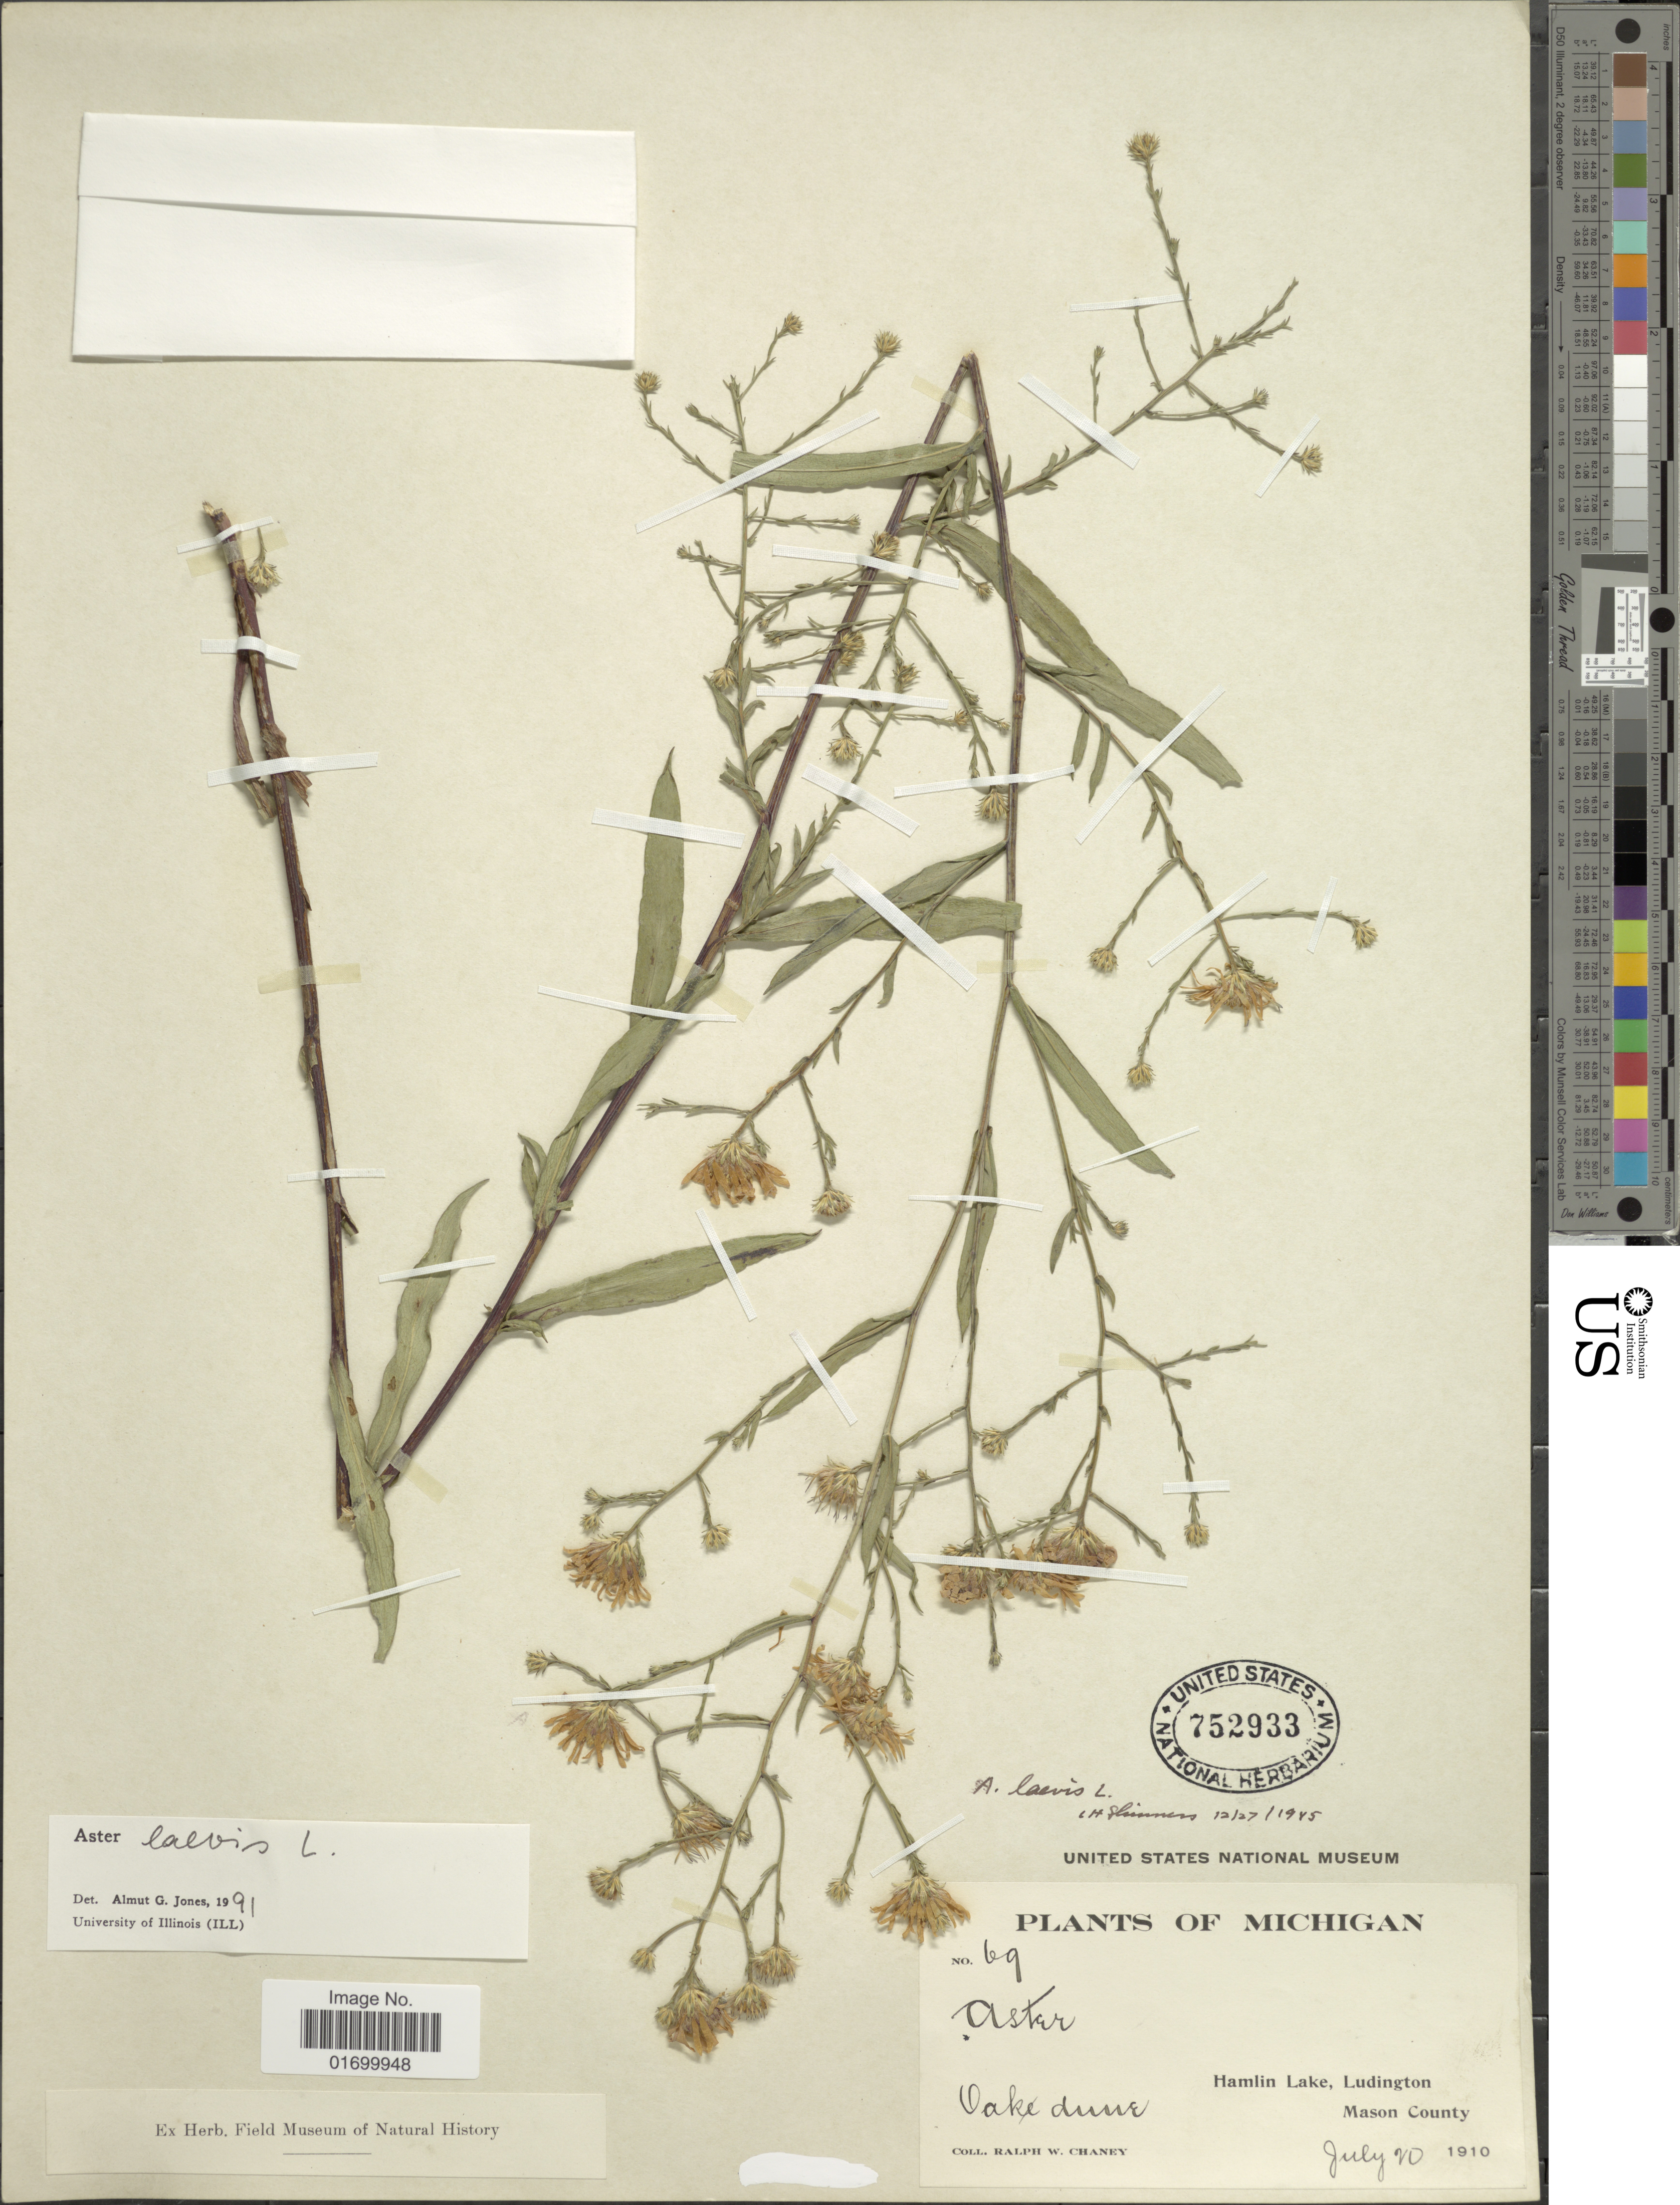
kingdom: Plantae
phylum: Tracheophyta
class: Magnoliopsida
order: Asterales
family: Asteraceae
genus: Symphyotrichum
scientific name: Symphyotrichum laeve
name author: (L.) Á. Löve & D. Löve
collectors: R. Chaney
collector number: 69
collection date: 1910-07-20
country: United States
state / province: Michigan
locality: Hamlin Lake, Ludington, Mason County, Oak dune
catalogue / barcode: US 752933